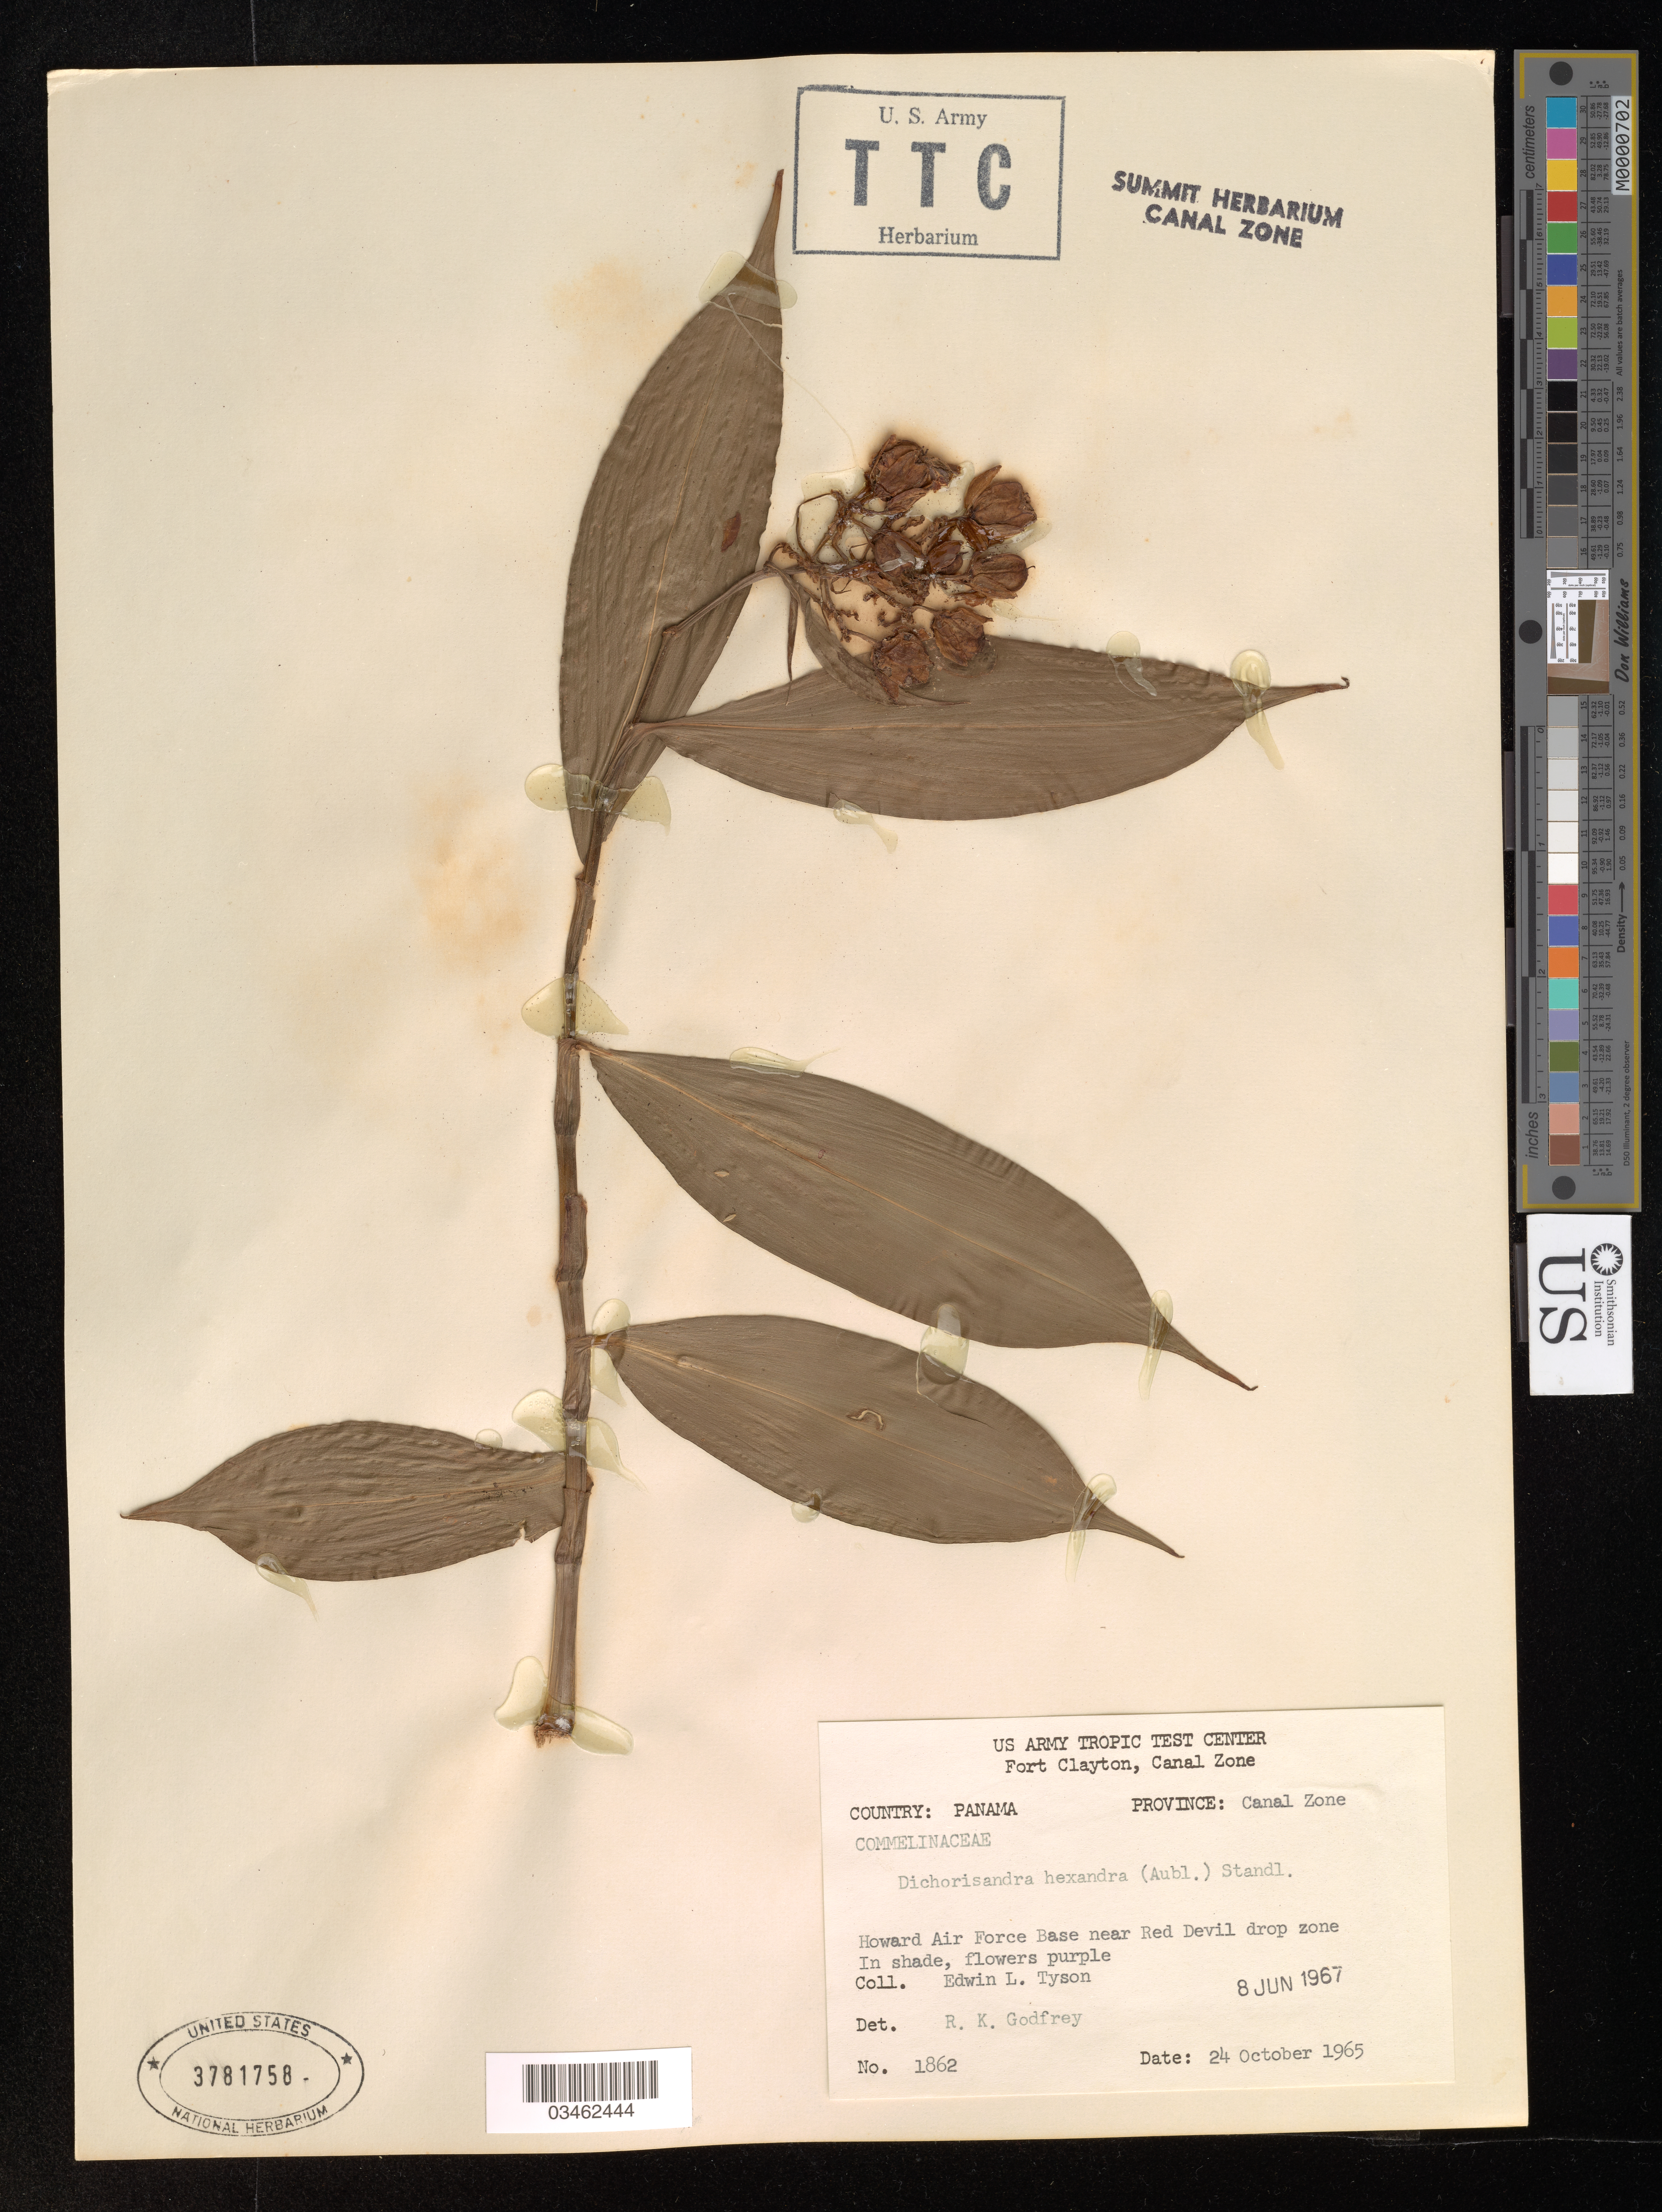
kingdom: Plantae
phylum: Tracheophyta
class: Liliopsida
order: Commelinales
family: Commelinaceae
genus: Dichorisandra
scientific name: Dichorisandra hexandra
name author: (Aubl.) Standl.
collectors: E. Tsyon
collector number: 1862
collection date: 1965-10-24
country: Panama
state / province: Panamá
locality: Canal Zone. Howard Air Force Base near Red Devil drop zone.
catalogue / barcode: US 3781758